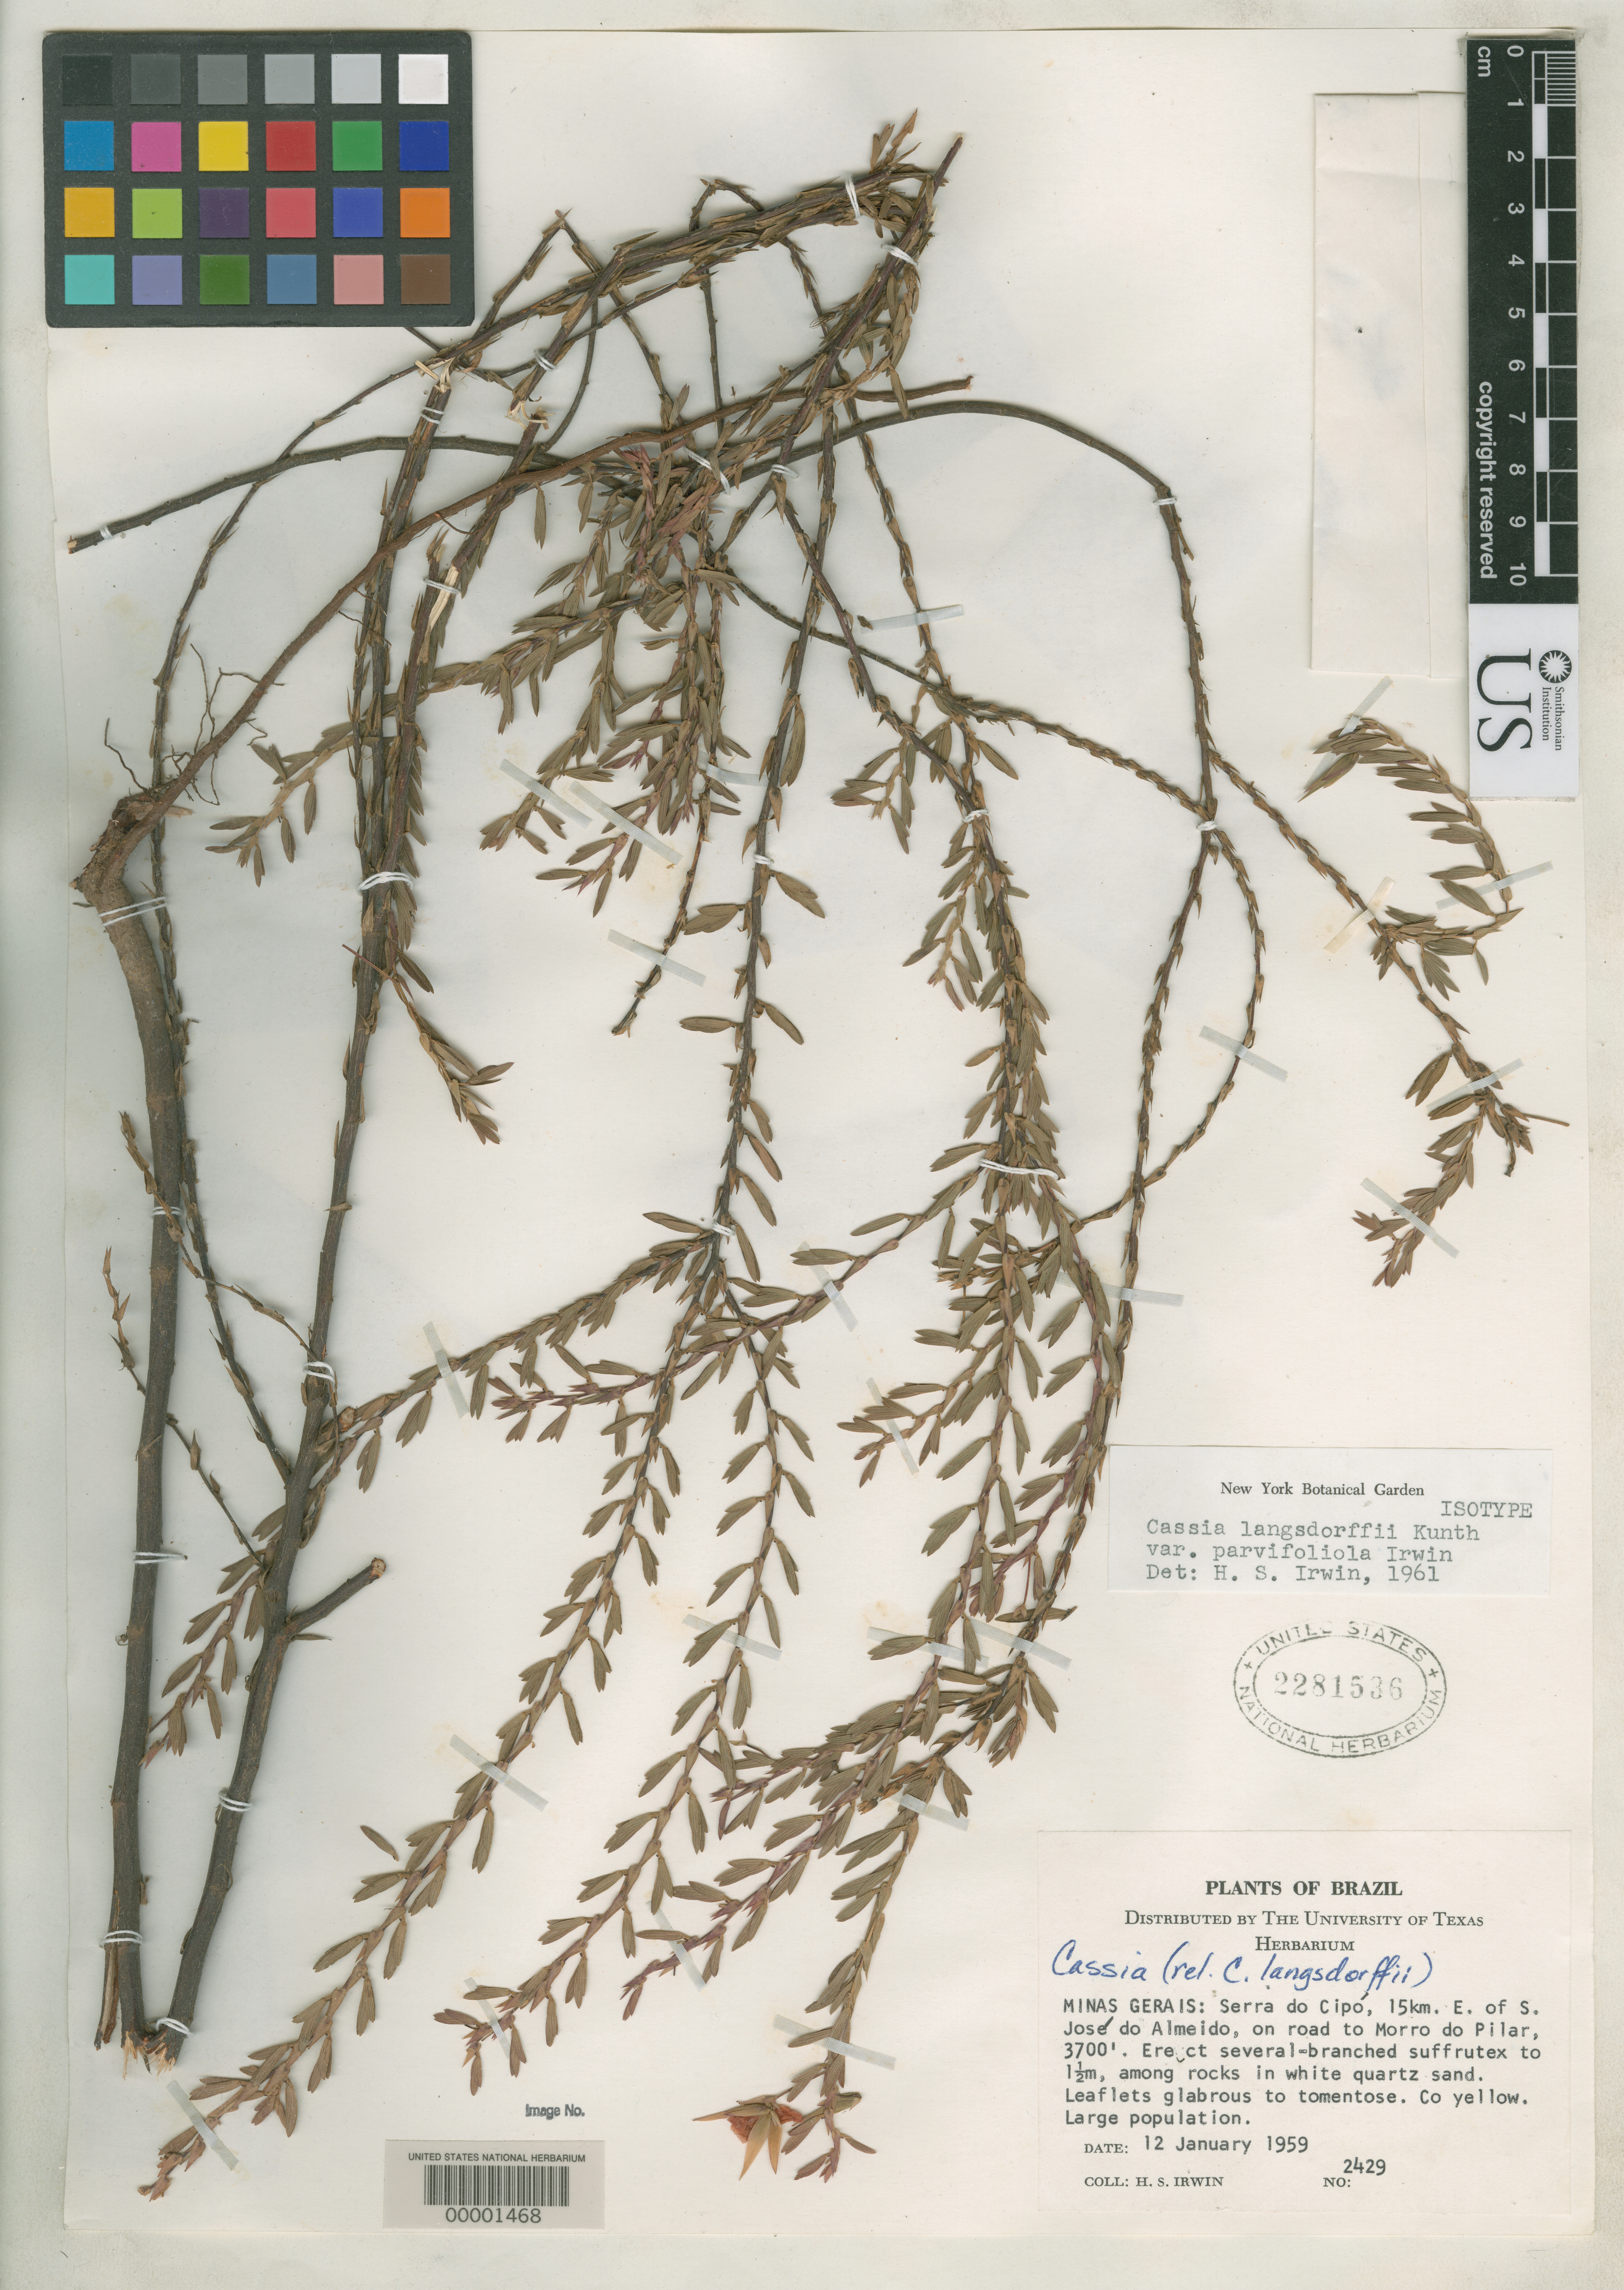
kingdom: Plantae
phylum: Tracheophyta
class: Magnoliopsida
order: Fabales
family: Fabaceae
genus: Cassia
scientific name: Cassia langsdorffii var. parvifoliola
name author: H.S. Irwin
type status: Isotype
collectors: H. Irwin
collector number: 2429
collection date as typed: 12 Jan 1959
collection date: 1959-01-12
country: Brazil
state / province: Minas Gerais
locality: Serra do Cipo, road to Morro do Pilar; alt. 3700ft.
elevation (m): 1128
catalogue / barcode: US 2281536